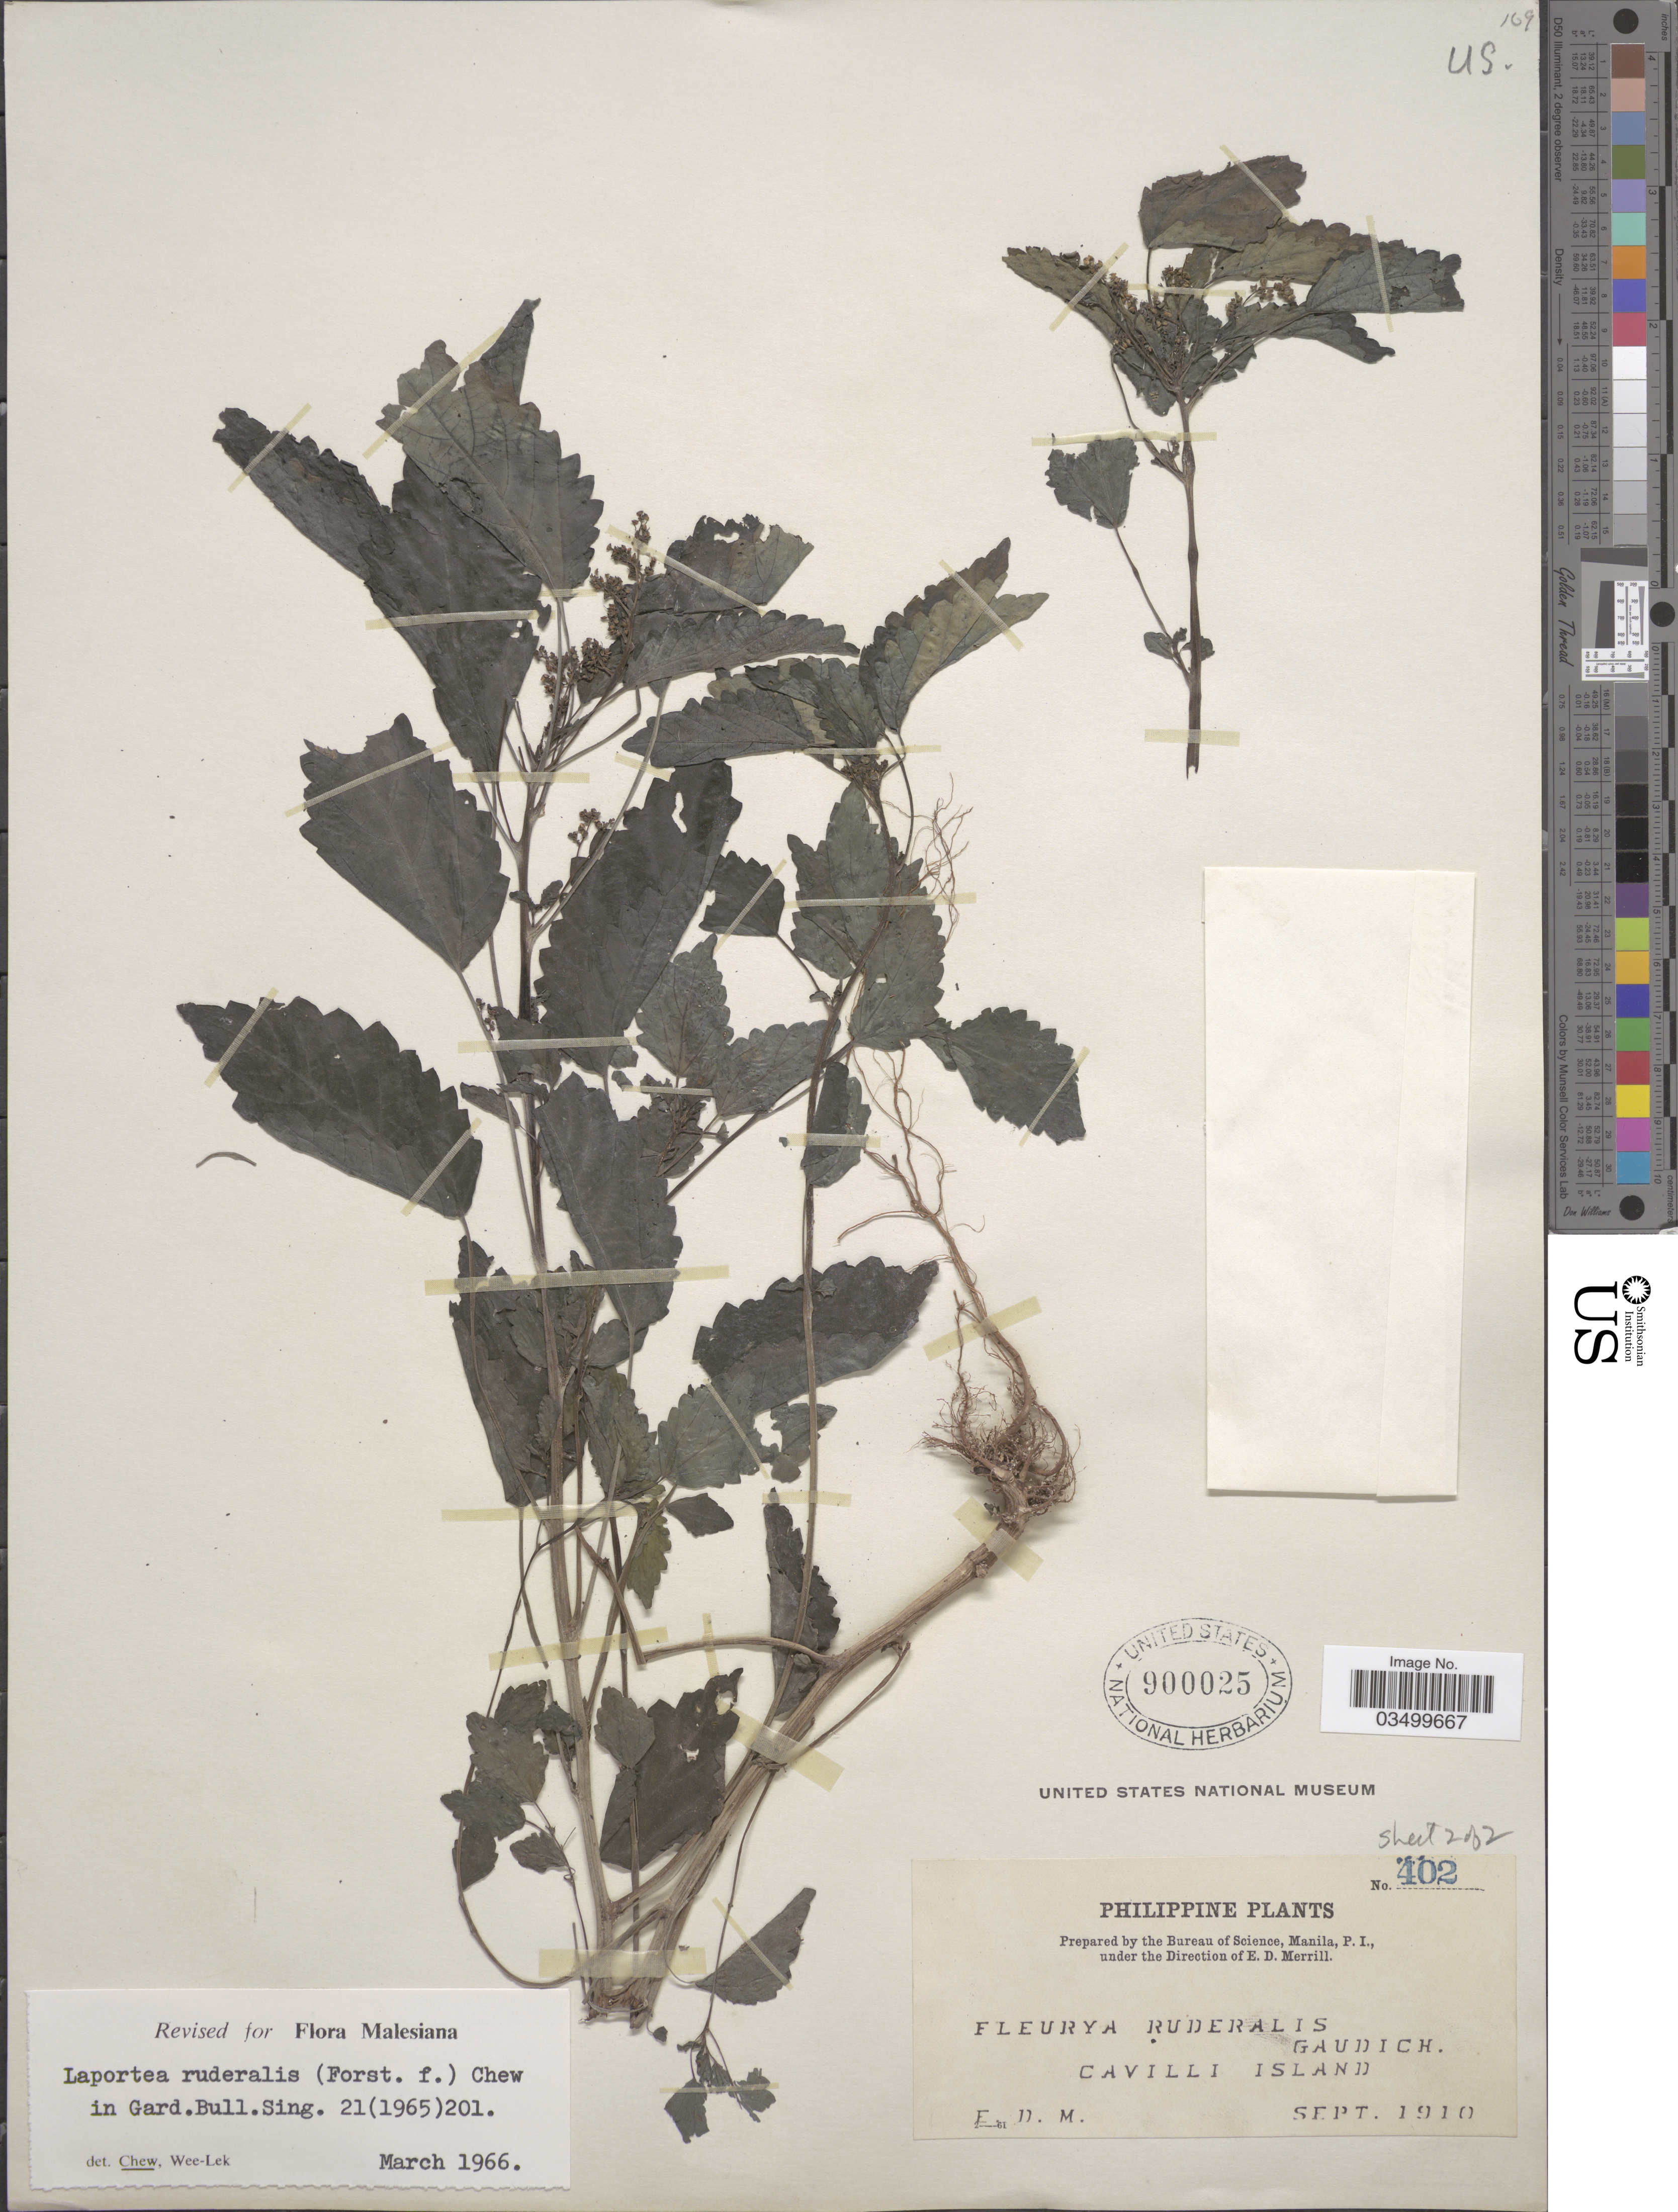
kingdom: Plantae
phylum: Tracheophyta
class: Magnoliopsida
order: Rosales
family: Urticaceae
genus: Laportea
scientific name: Laportea ruderalis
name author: (G. Forst.) Chew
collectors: E. D. Merrill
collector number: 402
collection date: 1910-09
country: Philippines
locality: Cavilli Island.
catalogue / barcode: US 900025